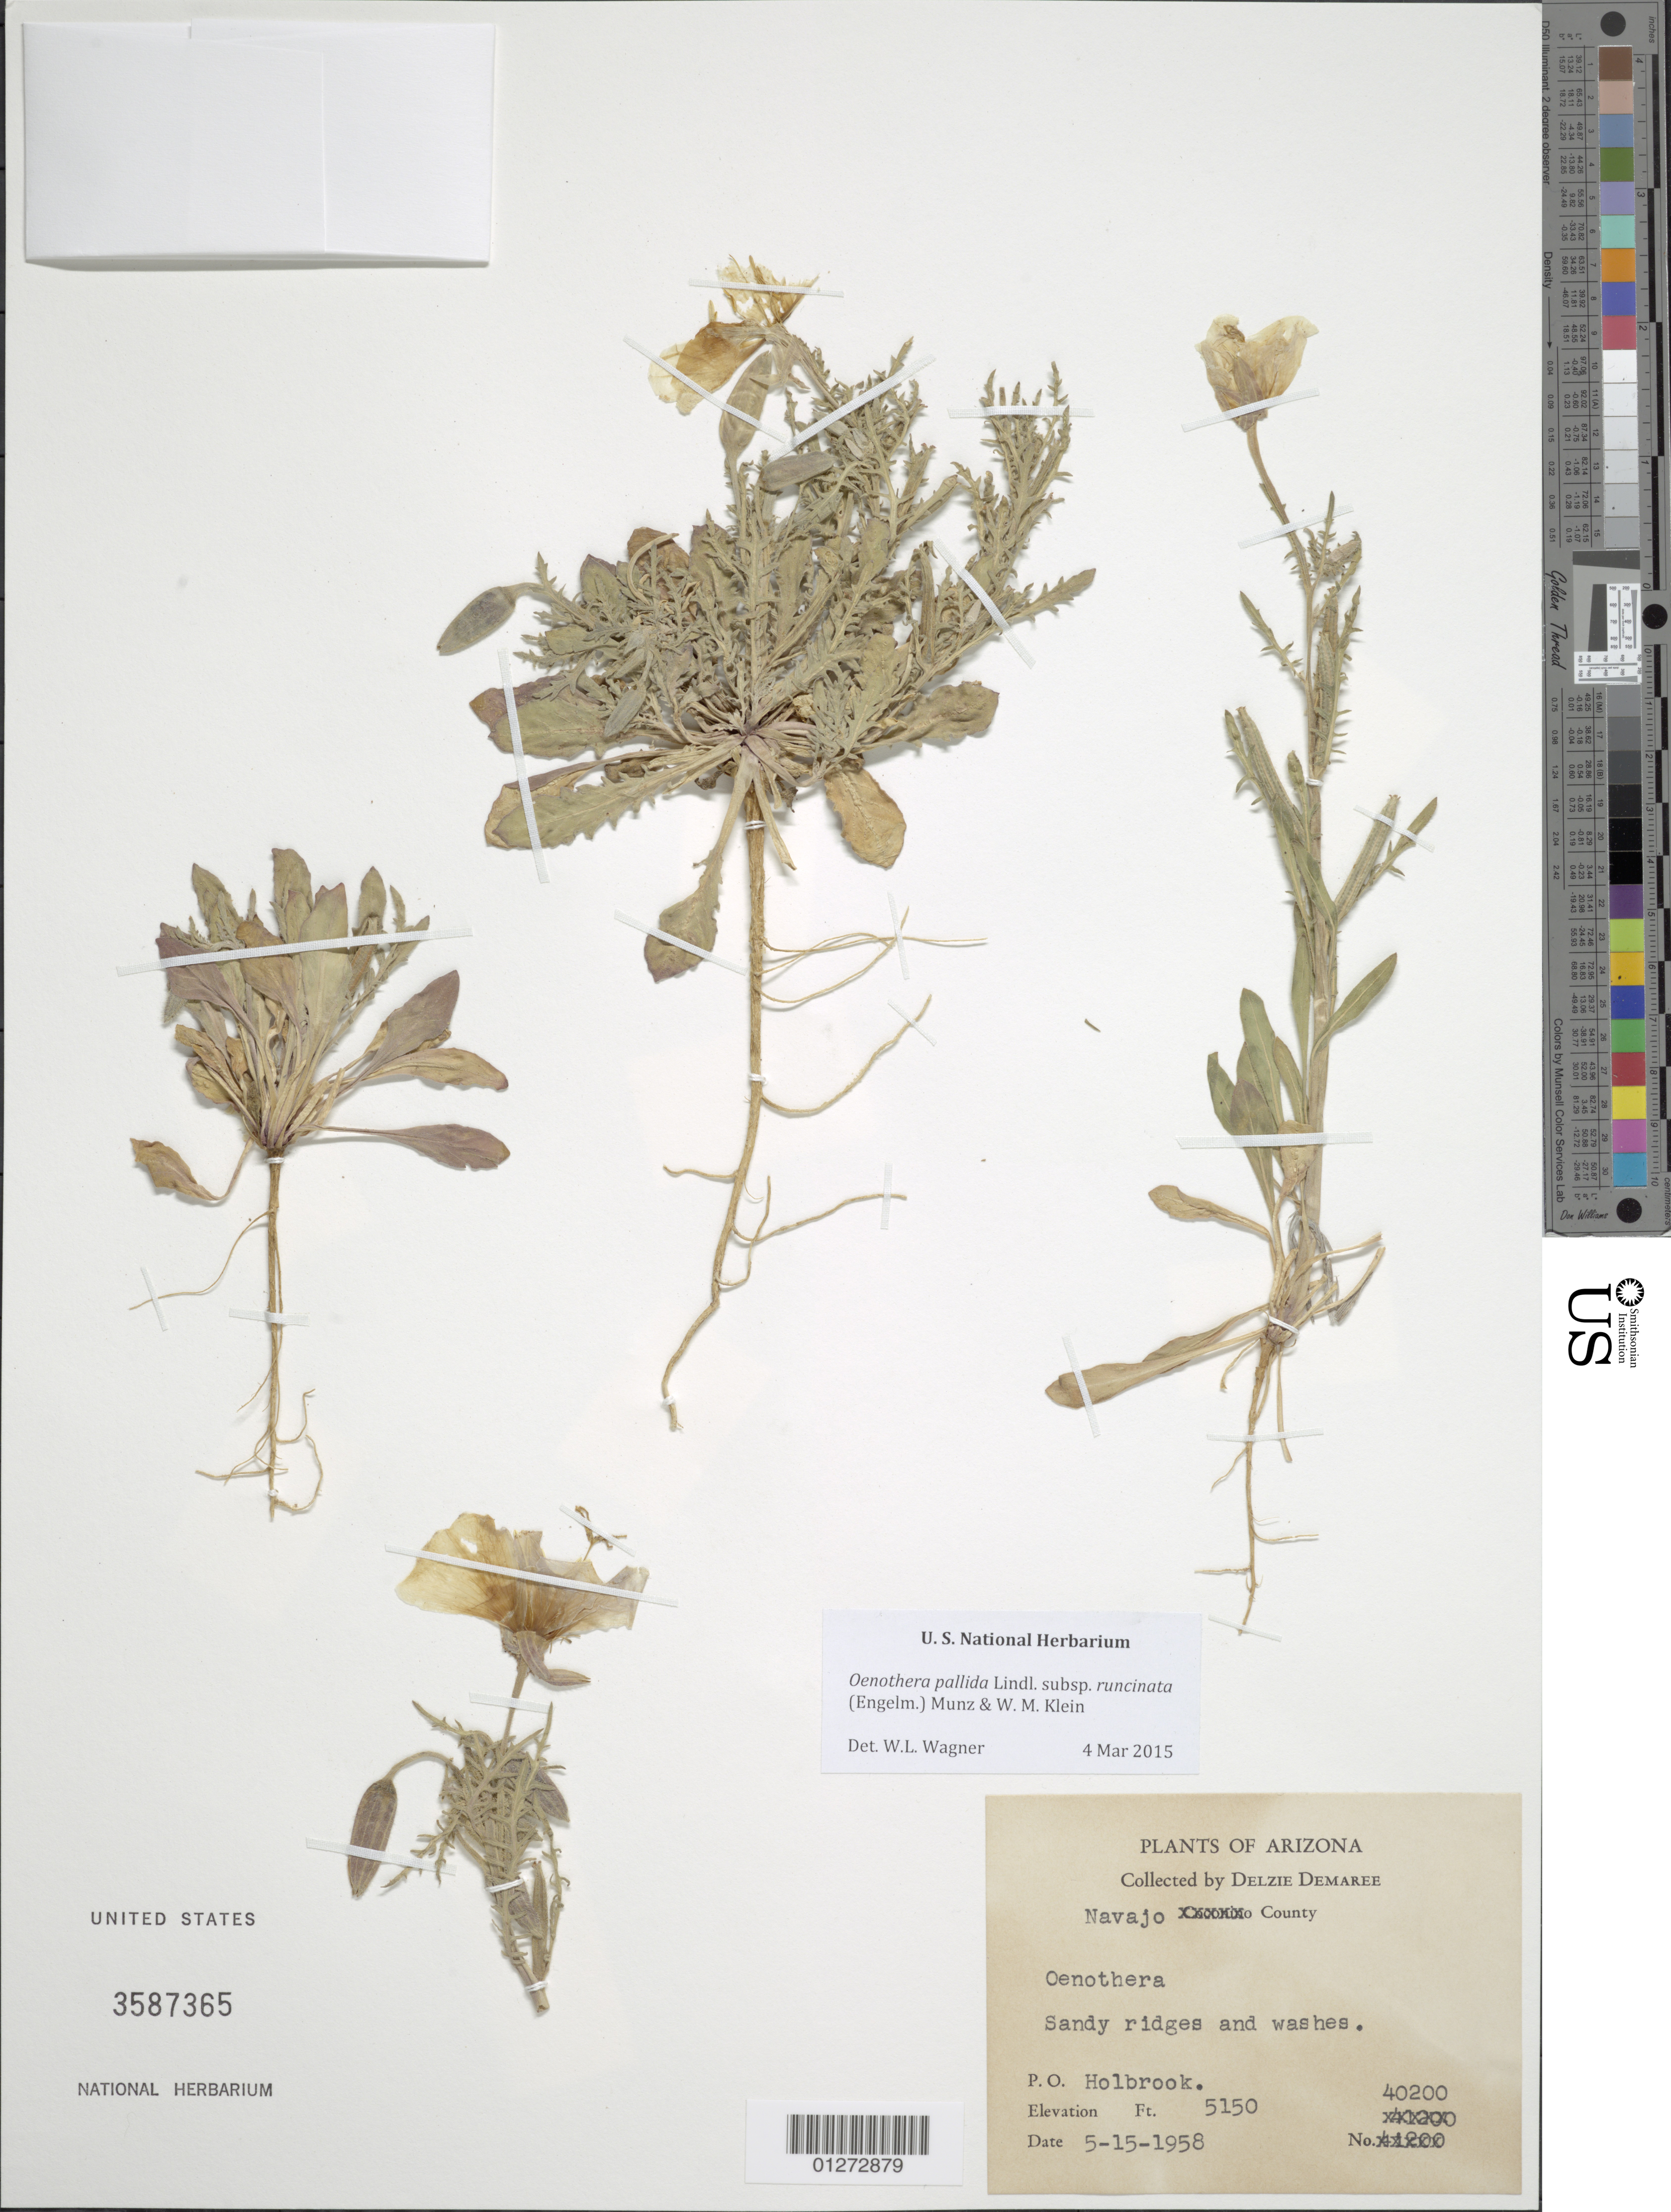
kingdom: Plantae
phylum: Tracheophyta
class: Magnoliopsida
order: Myrtales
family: Onagraceae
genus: Oenothera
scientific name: Oenothera pallida subsp. runcinata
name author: (Engelm.) Munz & W.M. Klein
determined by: Wagner, W. L., (BOT), Smithsonian Institution - National Museum of Natural History (UNITED STATES)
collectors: D. Demaree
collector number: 40200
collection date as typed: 5-15-1958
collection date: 1958-05-15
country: United States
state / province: Arizona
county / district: Navajo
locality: Holbrook.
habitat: Sandy and washes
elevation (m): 1570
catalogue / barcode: US 3587365